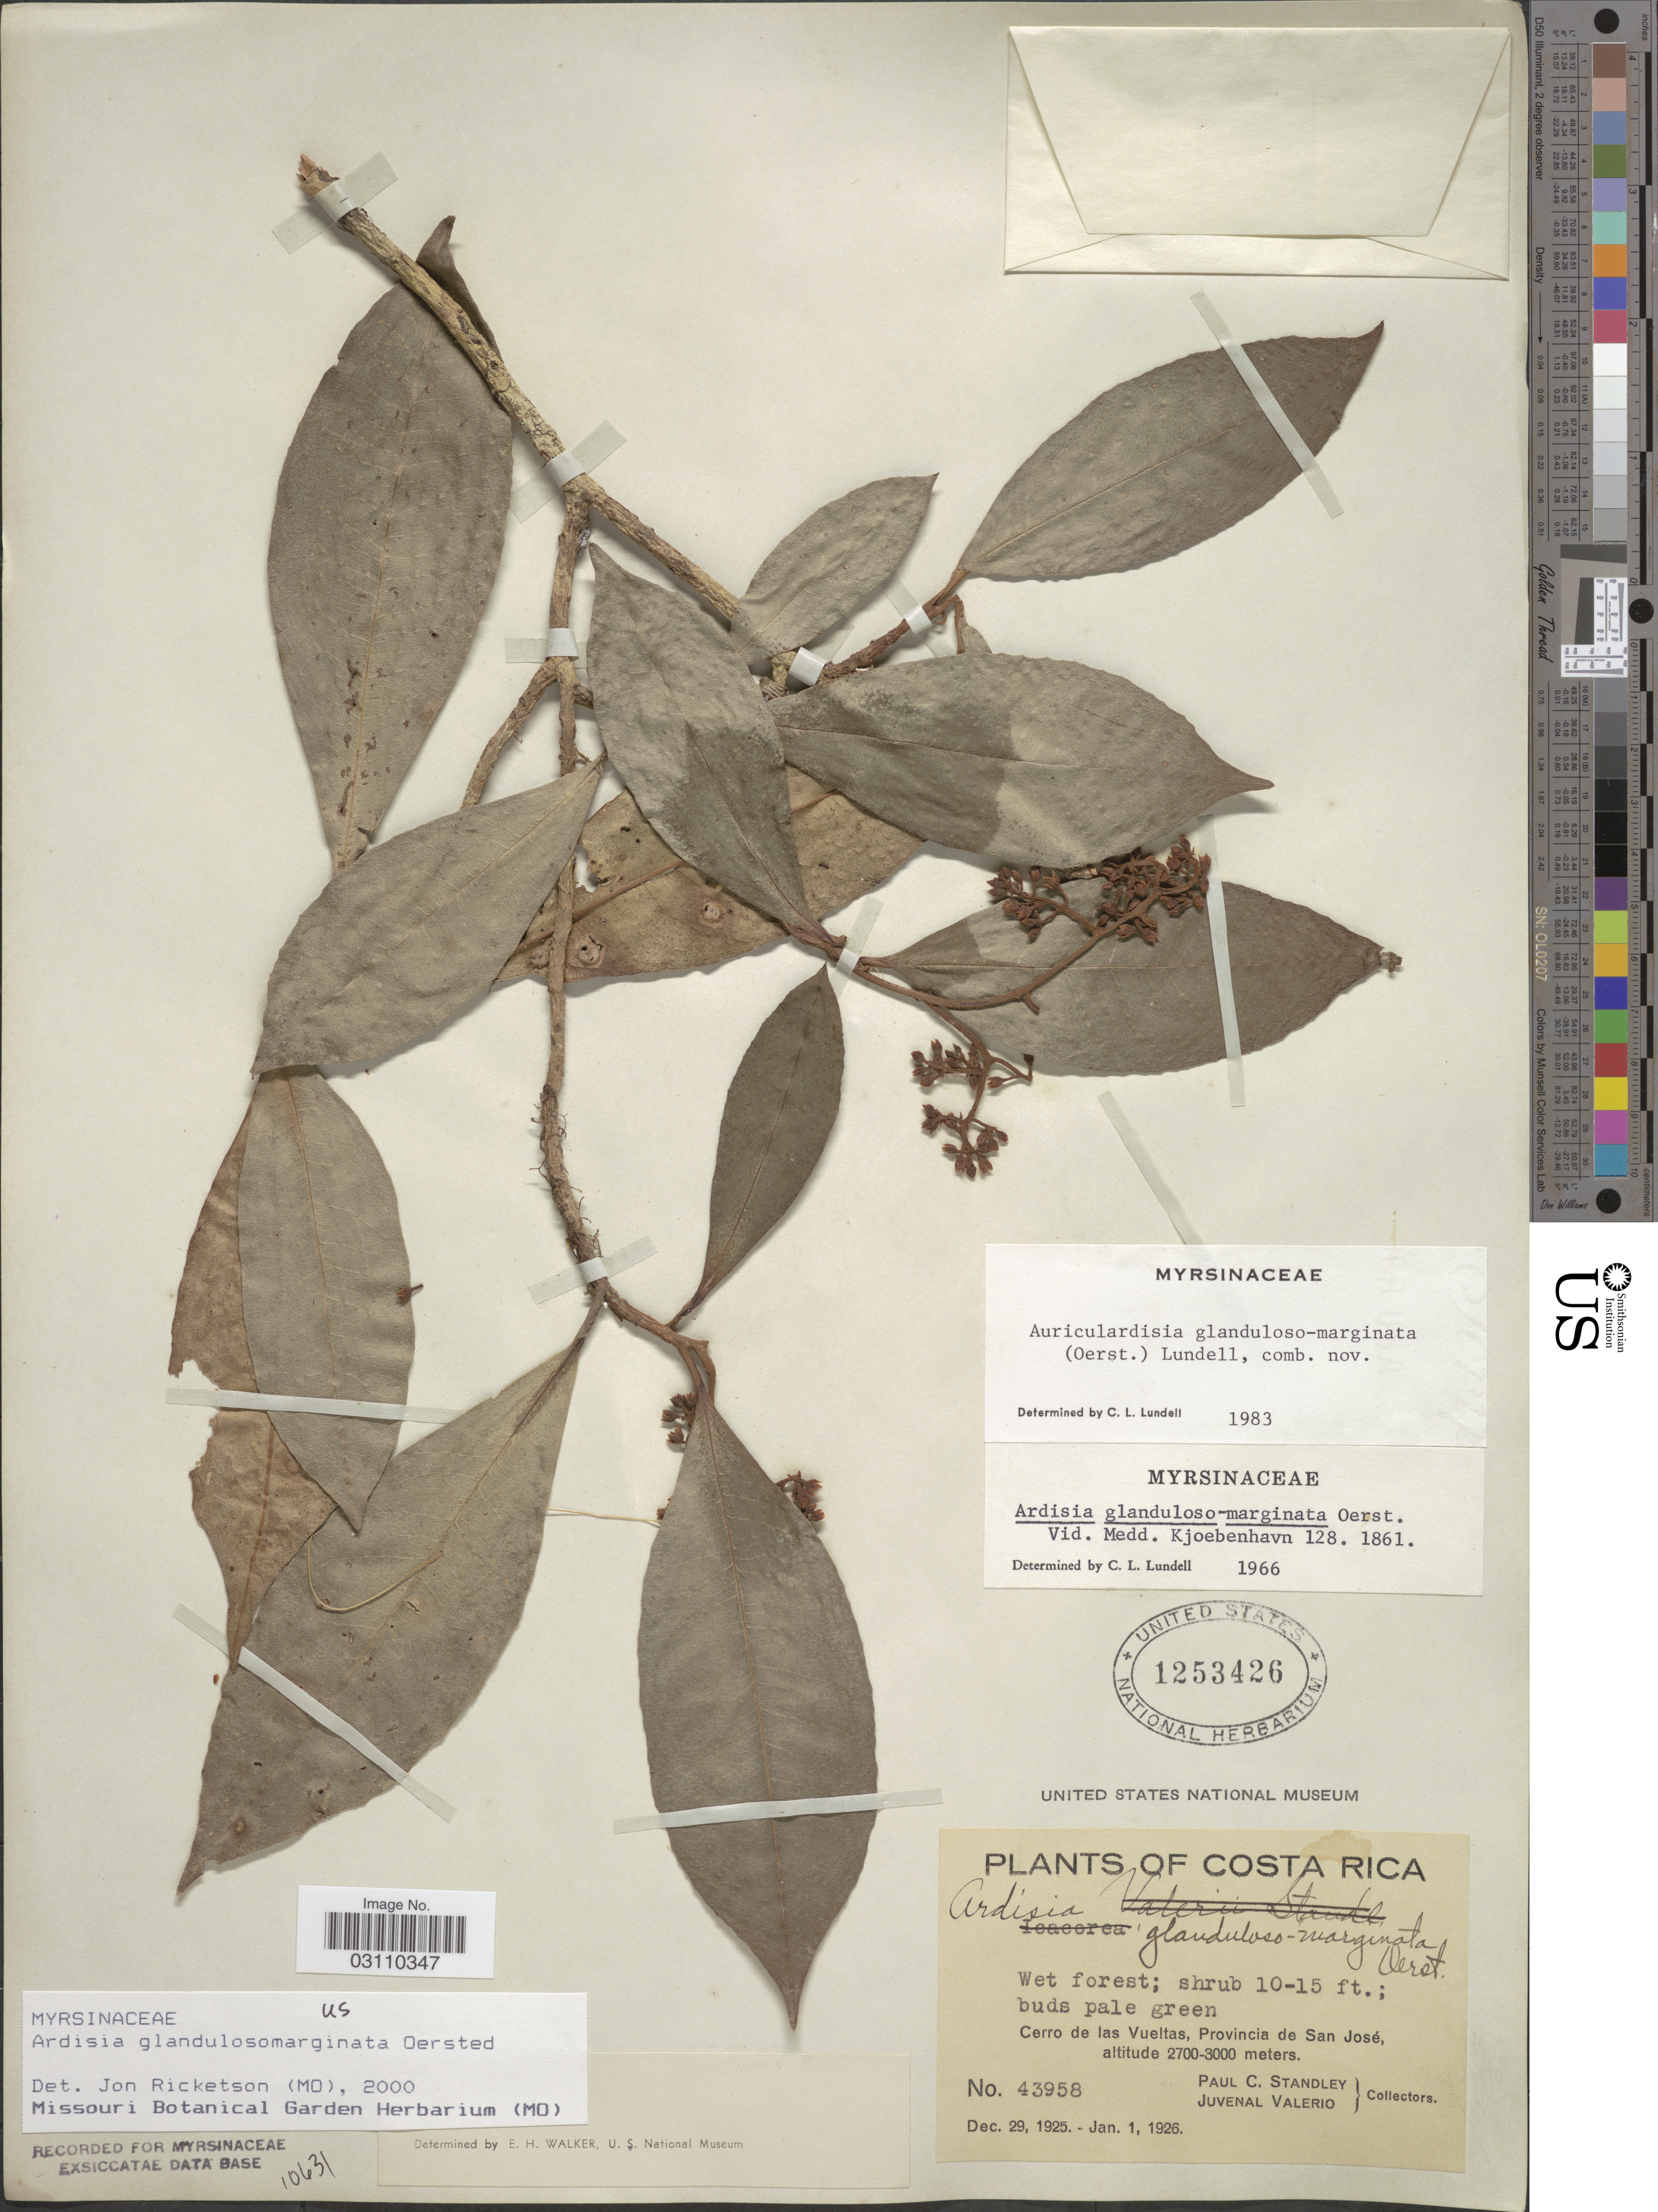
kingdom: Plantae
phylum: Tracheophyta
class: Magnoliopsida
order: Ericales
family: Primulaceae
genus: Ardisia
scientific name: Ardisia glandulosa-marginata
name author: Oerst.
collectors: P. C. Standley & J. Valerio R.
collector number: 43958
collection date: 1925-12-29/1926-01-01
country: Costa Rica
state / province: San José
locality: Cerro de las Vueltas.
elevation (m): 2700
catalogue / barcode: US 1253426